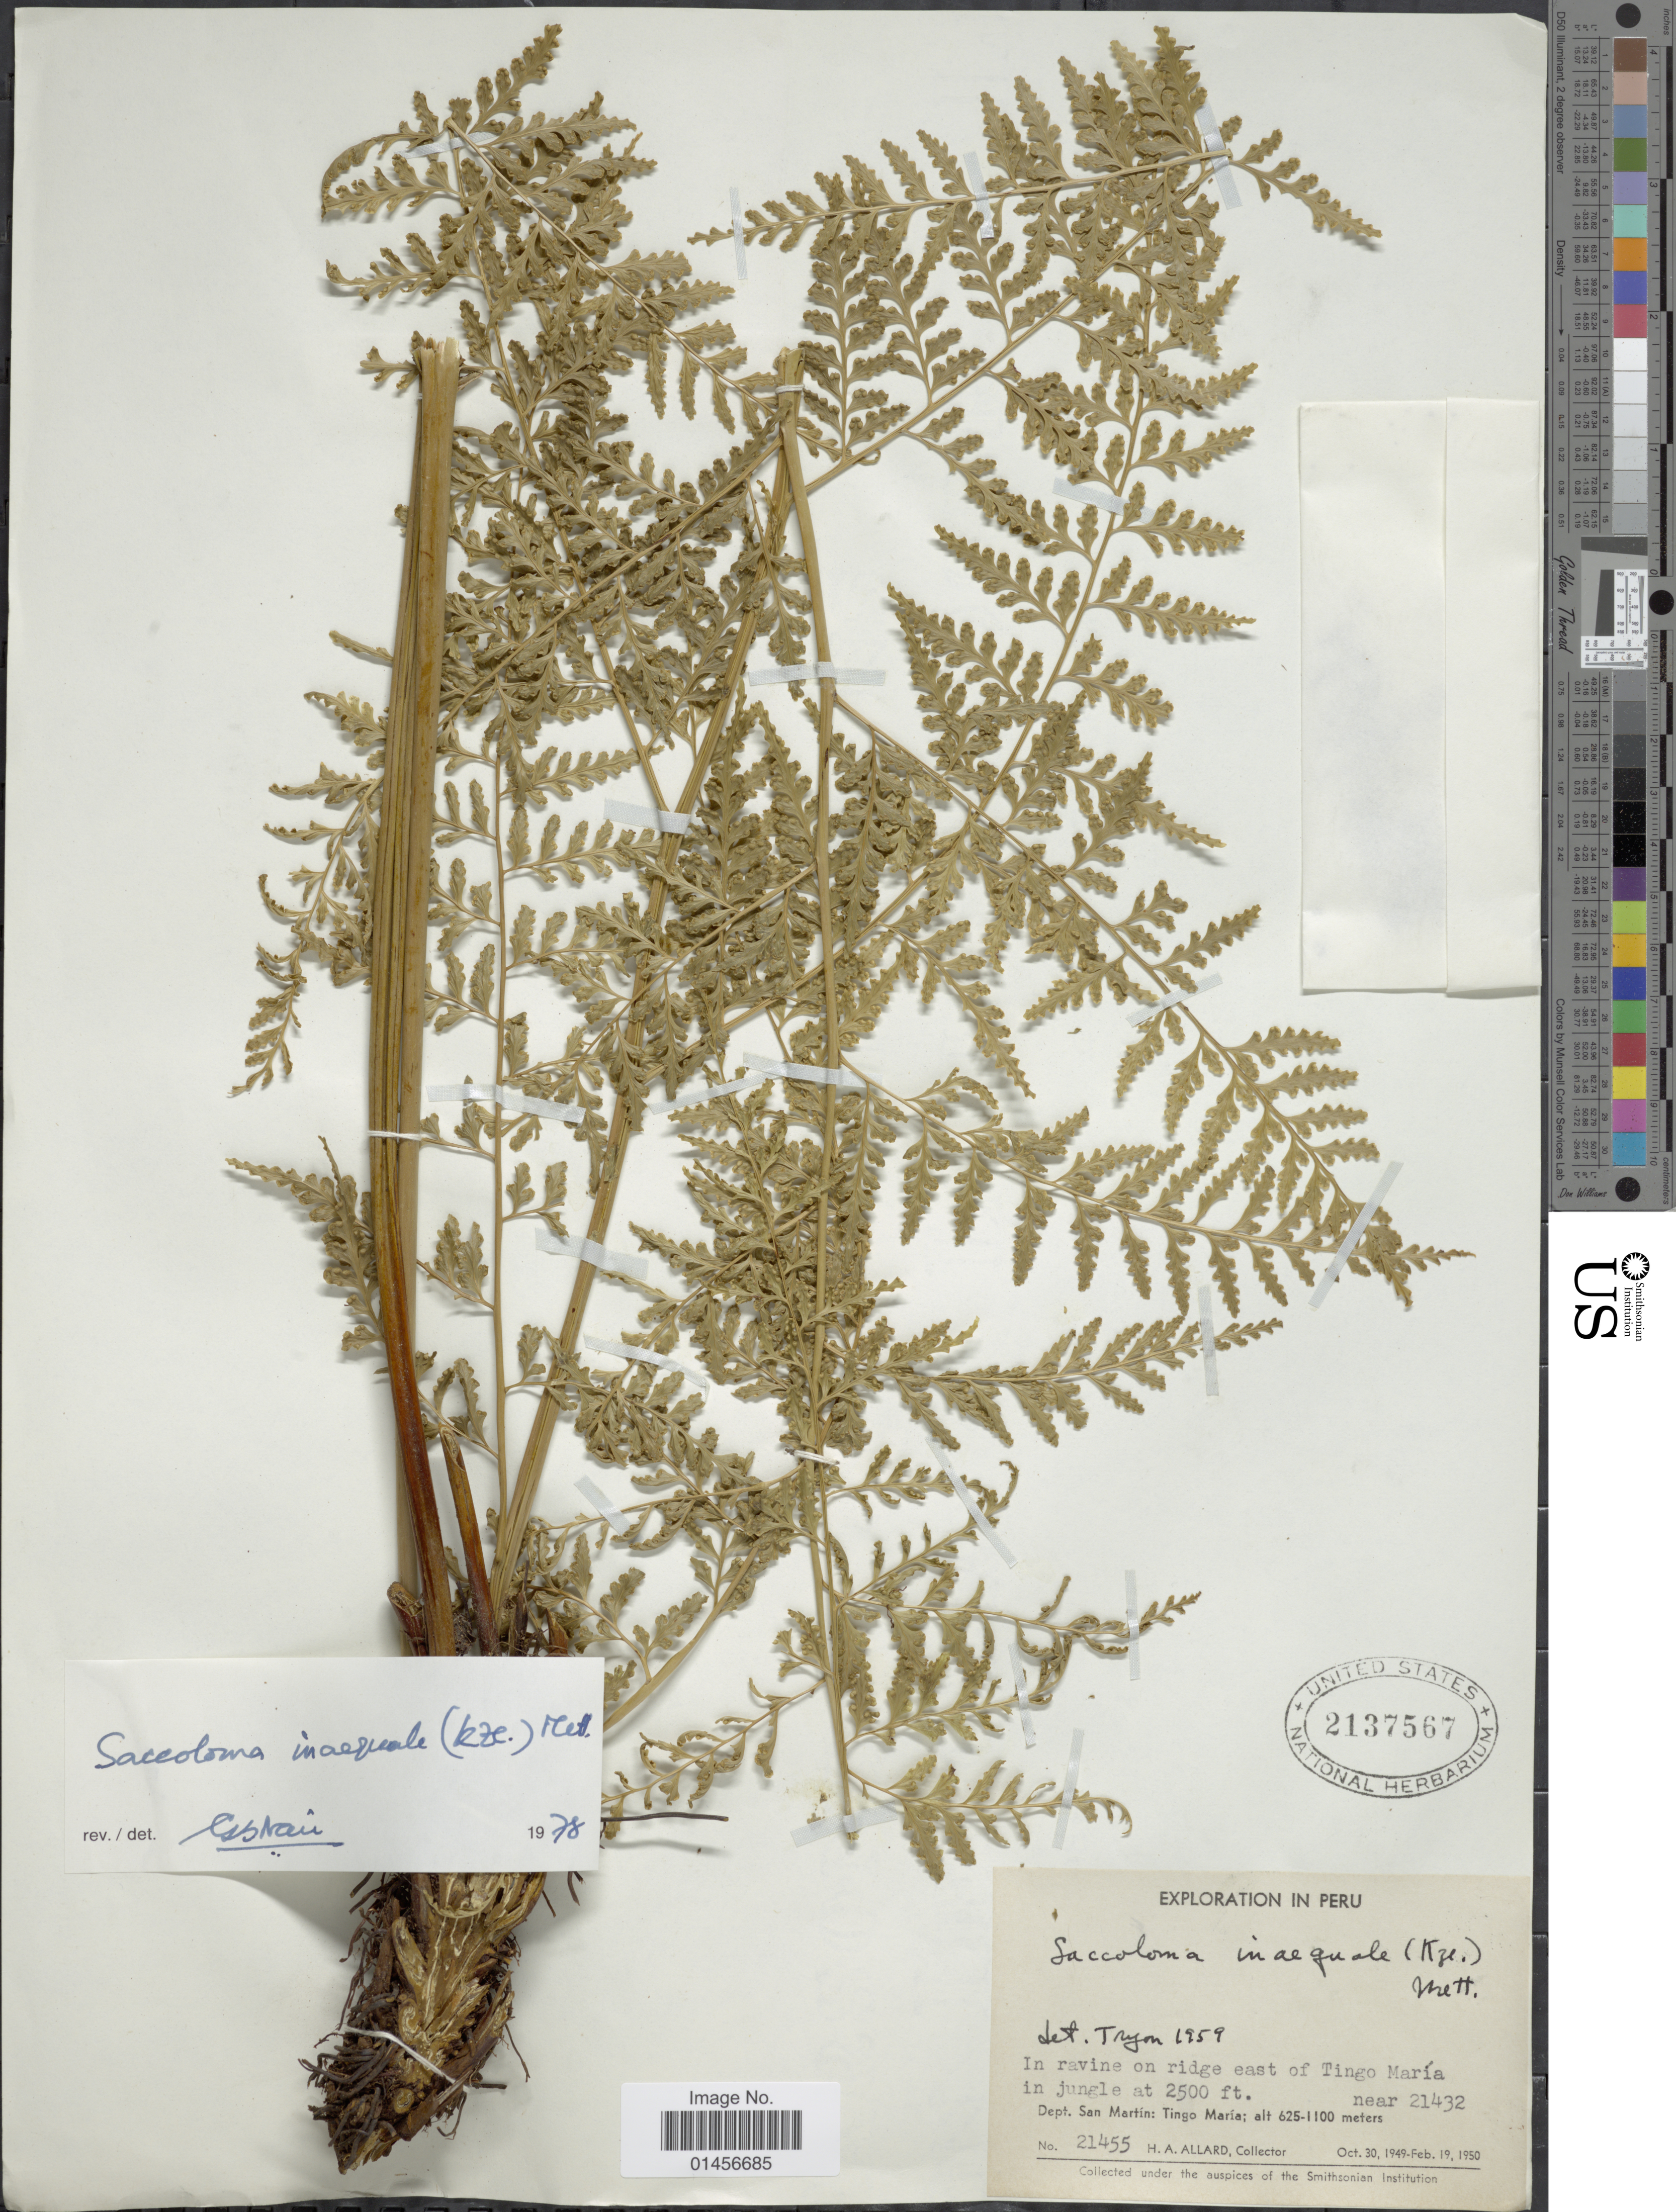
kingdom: Plantae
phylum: Tracheophyta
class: Polypodiopsida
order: Polypodiales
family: Saccolomataceae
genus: Saccoloma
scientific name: Saccoloma inaequale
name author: (Kunze) Mett.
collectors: H. A. Allard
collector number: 21455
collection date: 1949-10-30/1950-02-19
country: Peru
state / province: San Martín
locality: In ravine on ridge east of Tingo María in jungle at 2500 ft. near 21432, Tingo María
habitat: in ravine on ridge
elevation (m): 625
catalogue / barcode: US 2137567